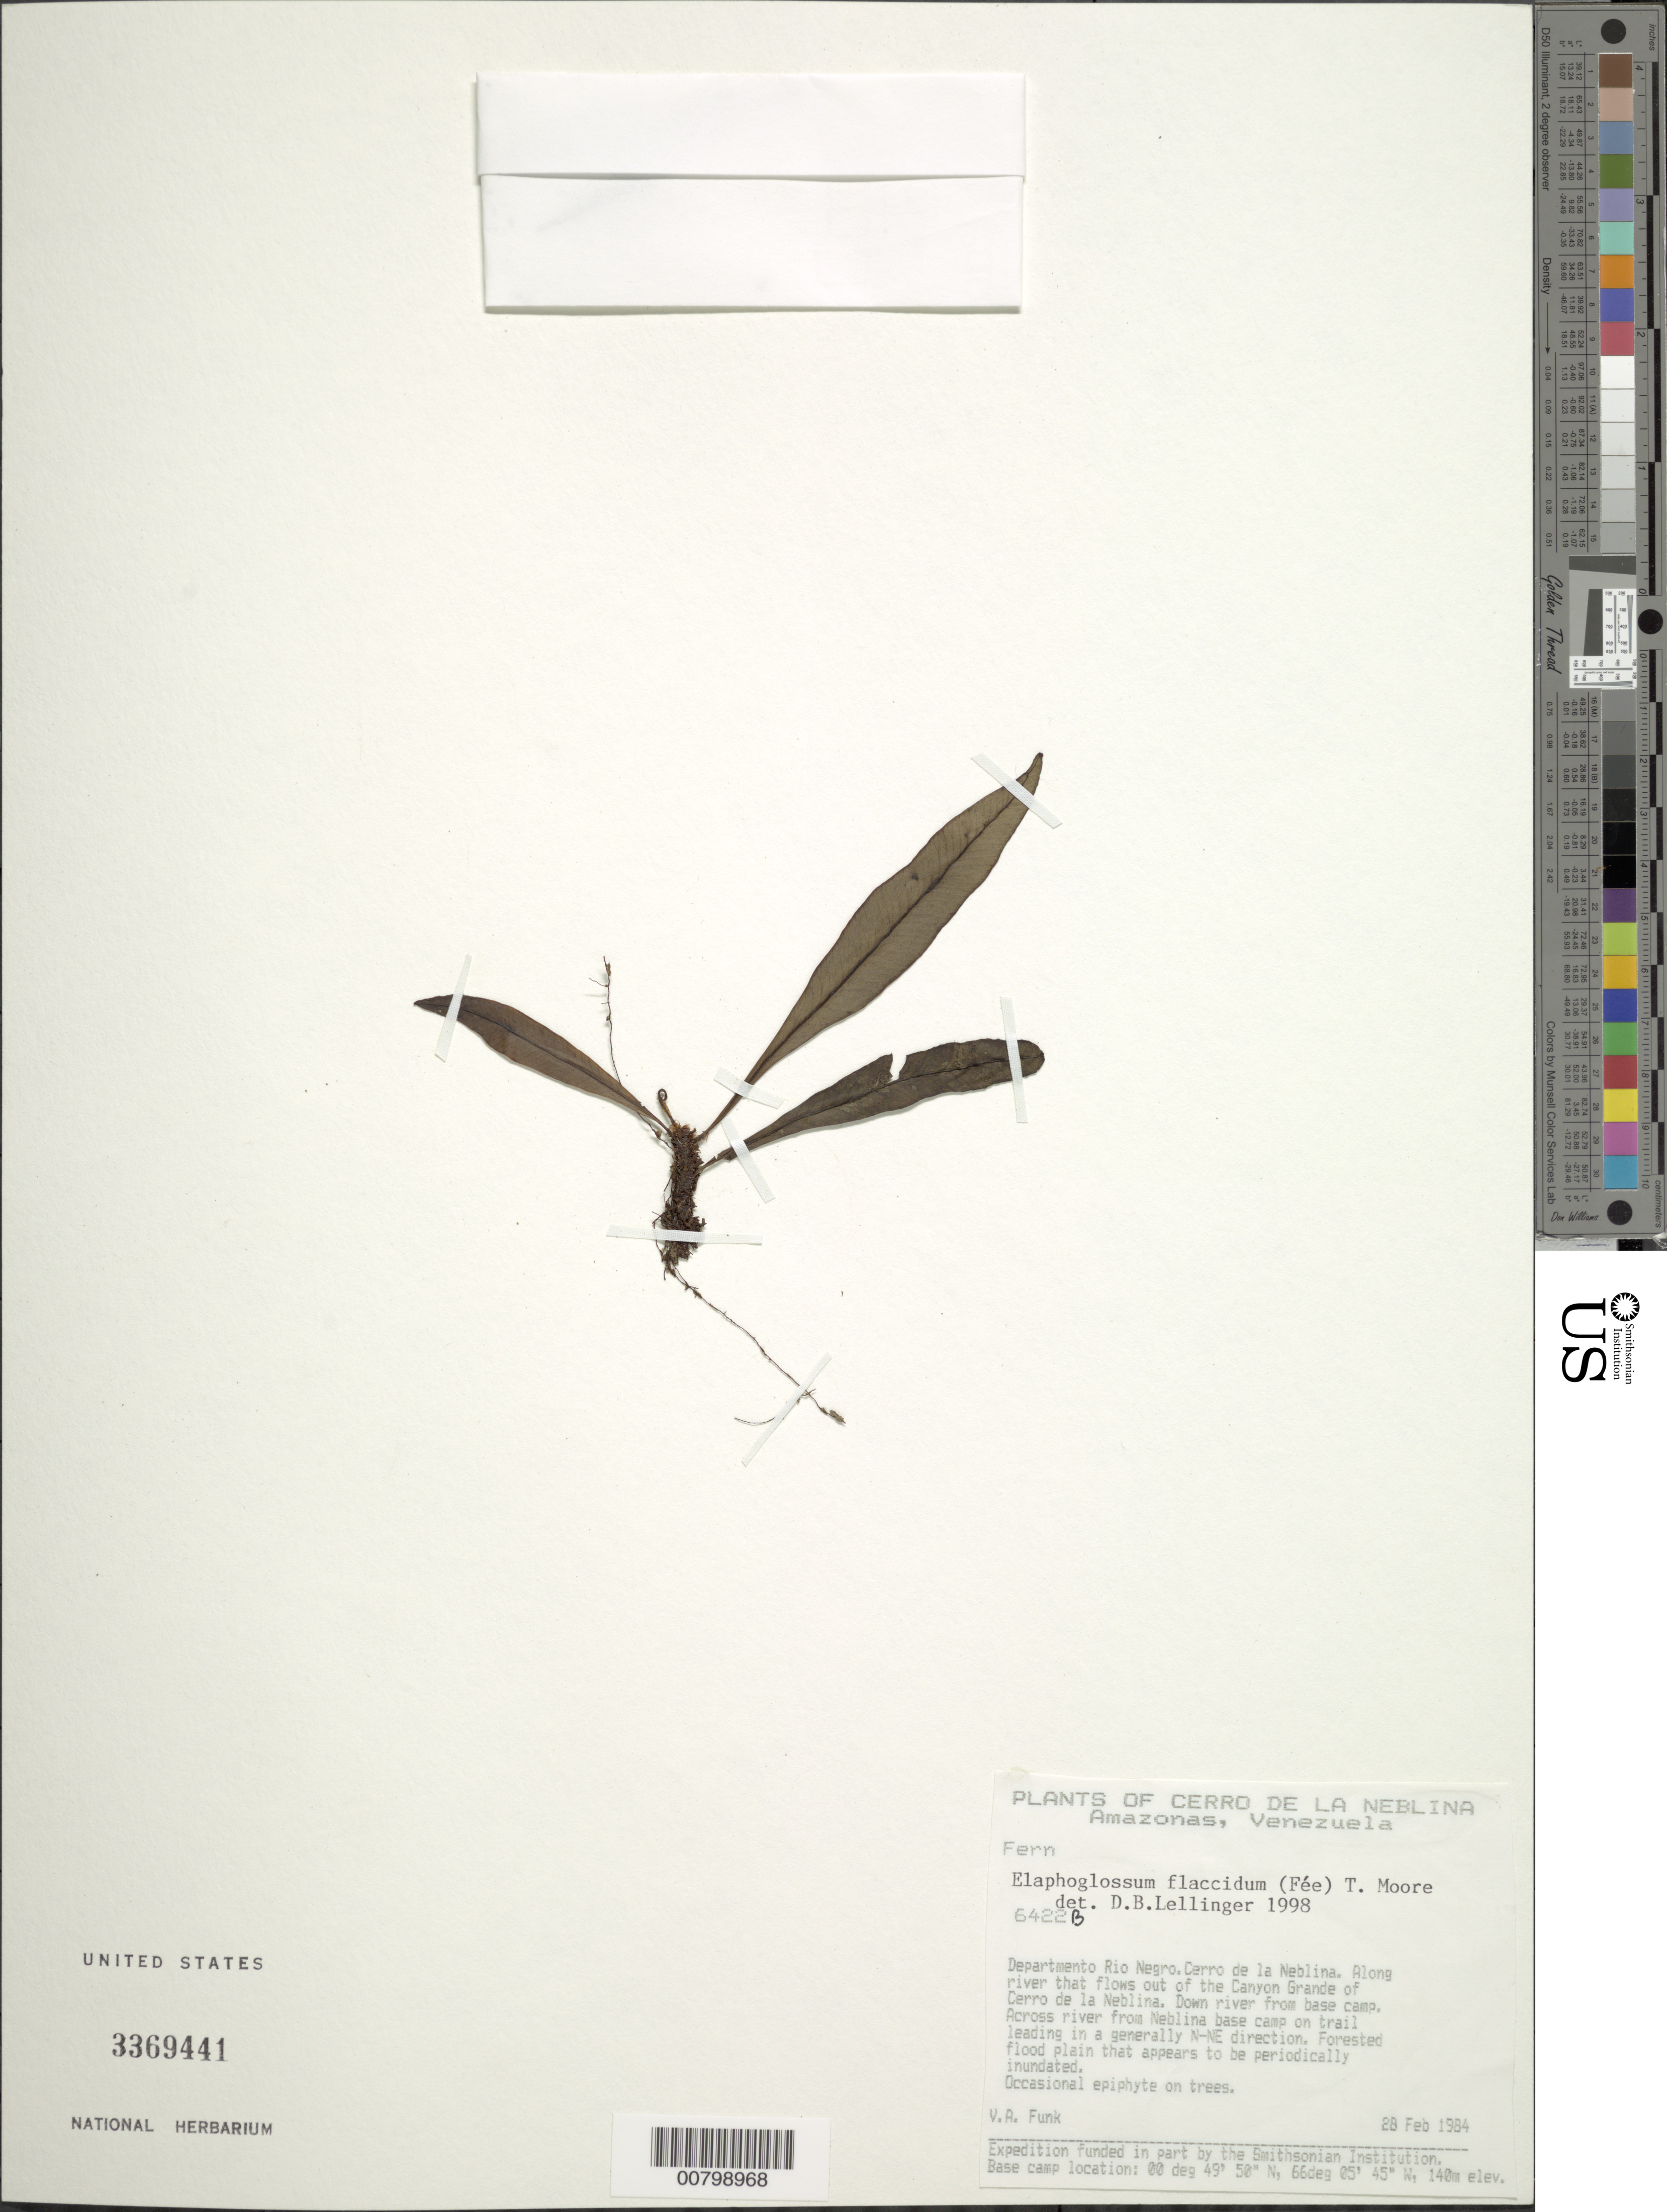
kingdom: Plantae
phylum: Tracheophyta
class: Polypodiopsida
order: Polypodiales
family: Dryopteridaceae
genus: Elaphoglossum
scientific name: Elaphoglossum flaccidum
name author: (Fée) T. Moore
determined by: Lellinger, David B., (BOT), Smithsonian Institution - National Museum of Natural History (UNITED STATES)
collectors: V. Funk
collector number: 6422 B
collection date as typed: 28-Feb-84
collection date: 1984-02-28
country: Venezuela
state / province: Amazonas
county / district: Río Negro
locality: Cerro de la Neblina, Canyon Grande, 2-4 km upriver from base camp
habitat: Forested flood plain, appears to be periodically inundated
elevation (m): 140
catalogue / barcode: US 3369441